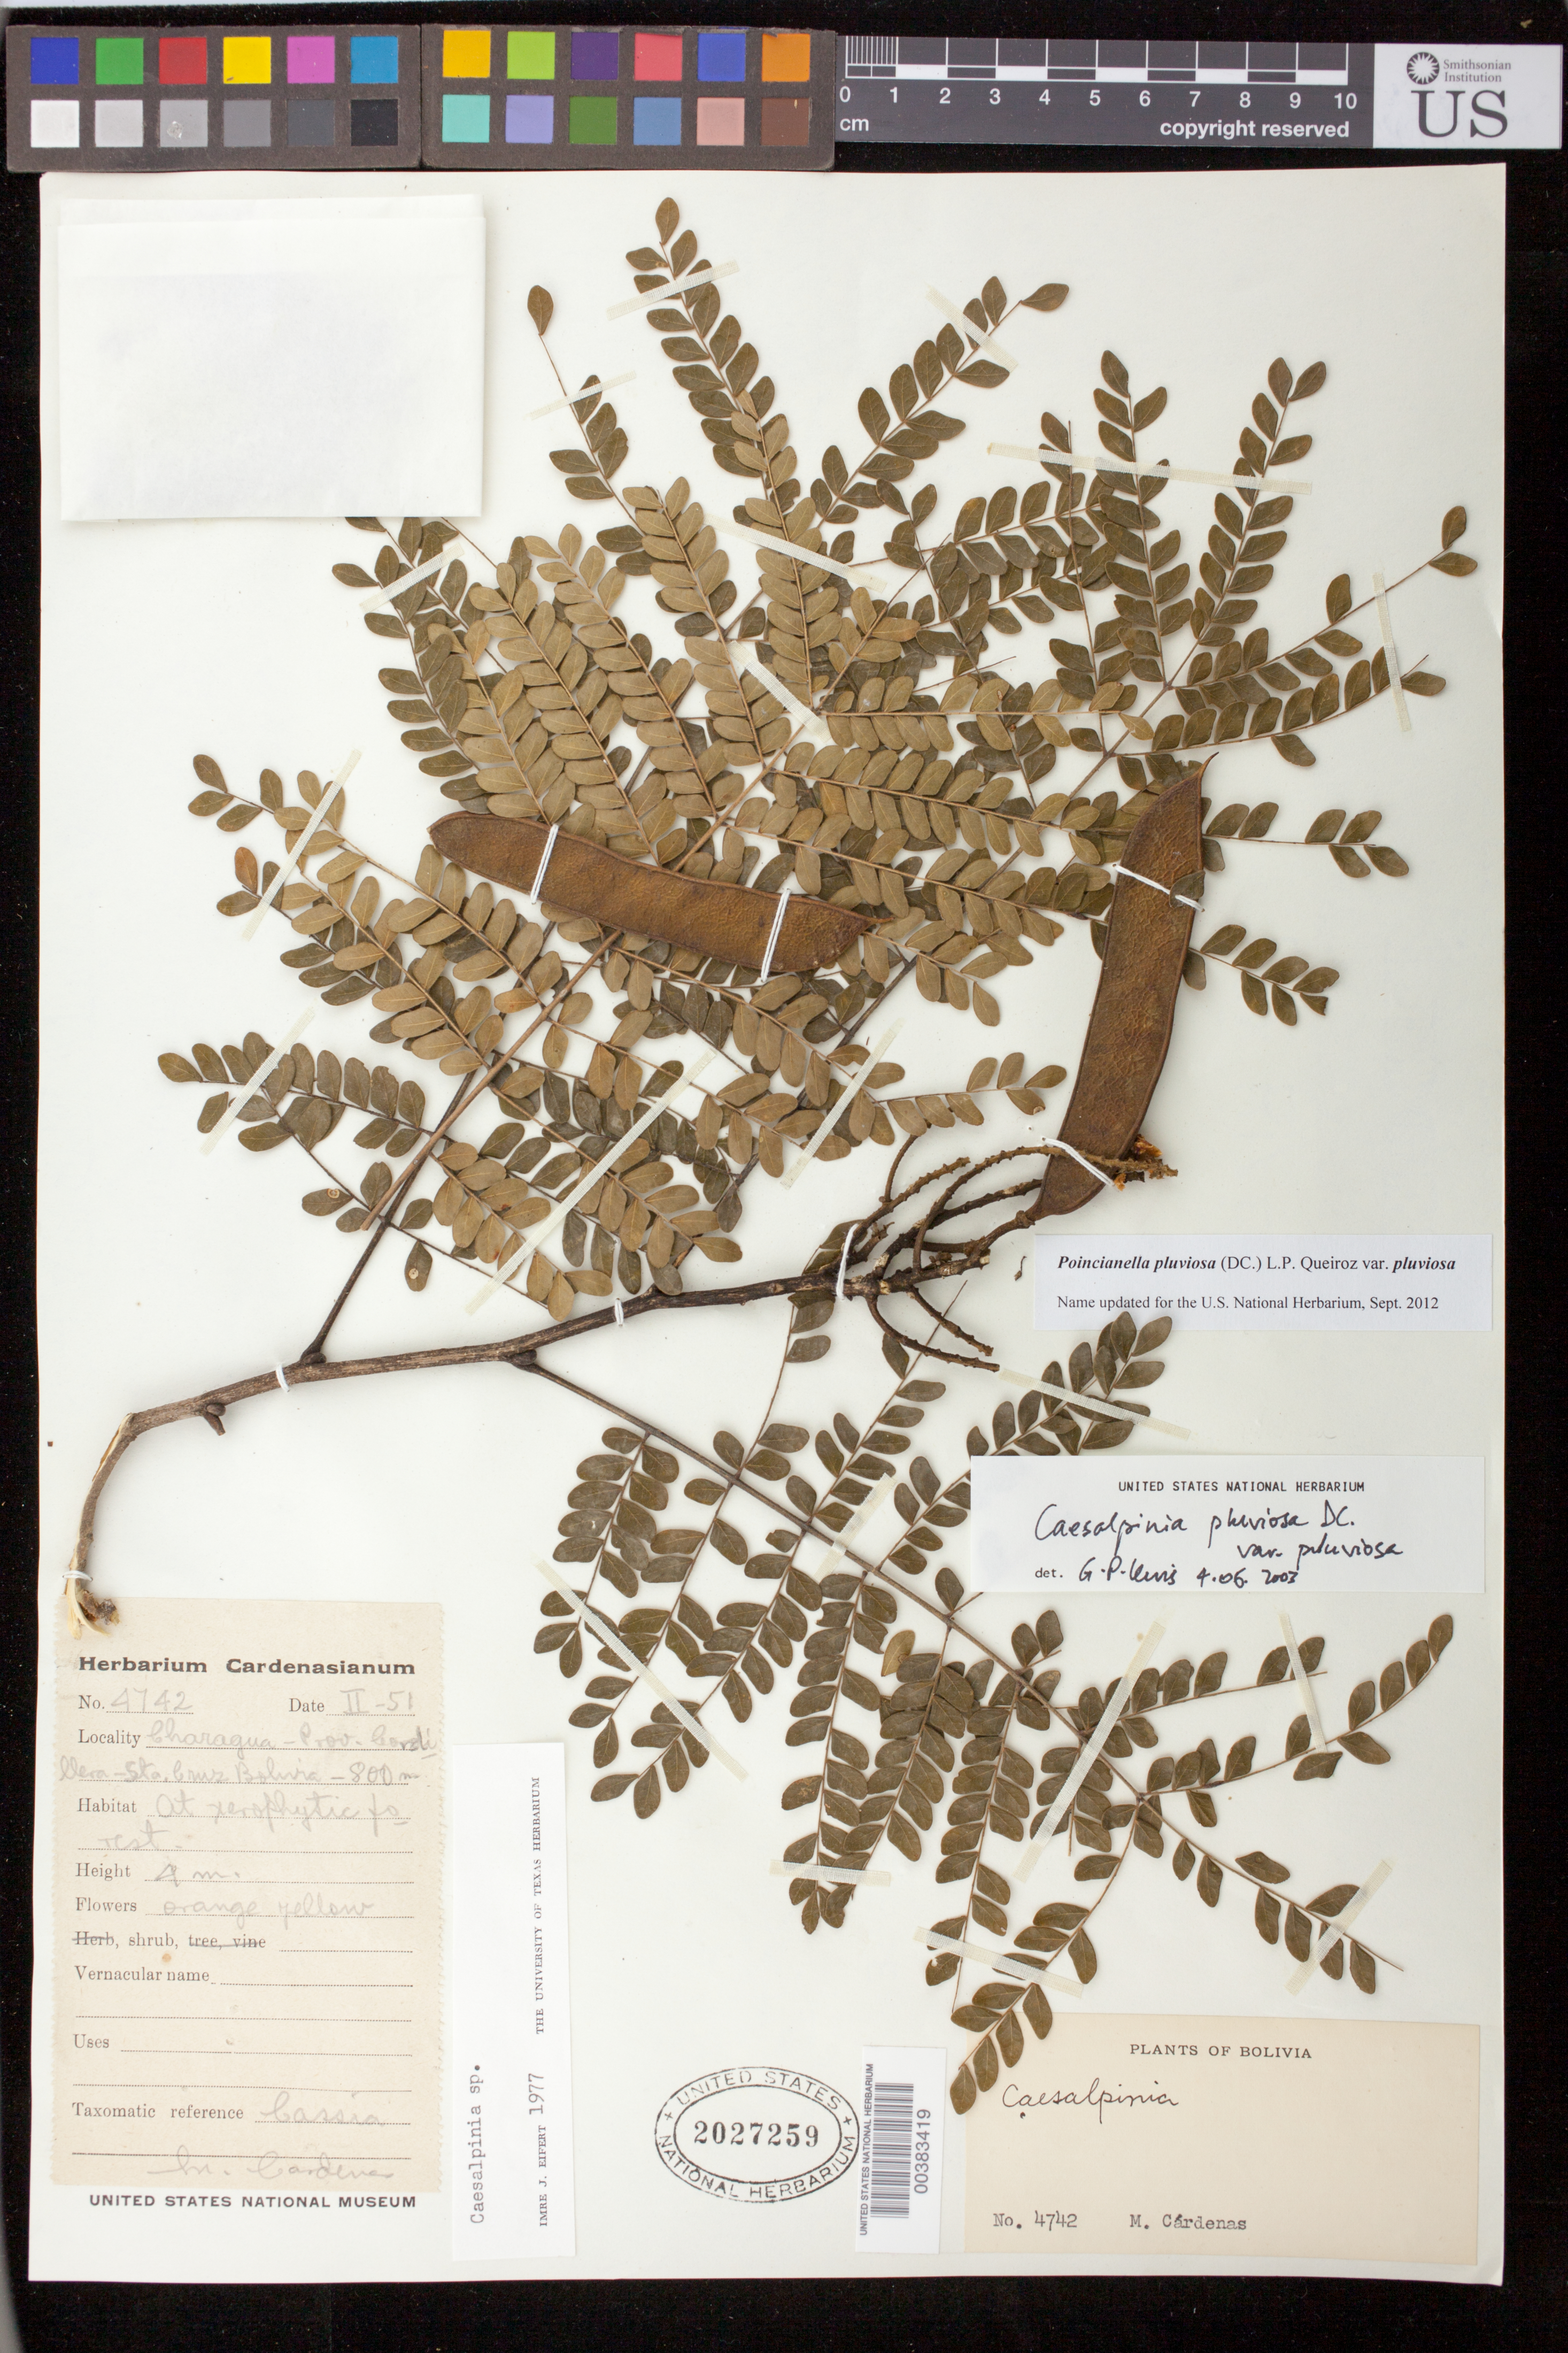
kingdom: Plantae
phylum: Tracheophyta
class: Magnoliopsida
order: Fabales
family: Fabaceae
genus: Cenostigma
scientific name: Cenostigma pluviosum var. pluviosum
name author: (DC.) Gagnon & G.P. Lewis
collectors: M. Cárdenas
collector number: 4742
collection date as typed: Feb 1951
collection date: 1951-02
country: Bolivia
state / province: Santa Cruz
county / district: Cordillera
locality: Charagua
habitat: At xerophytic forest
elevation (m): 800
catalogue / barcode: US 2027259